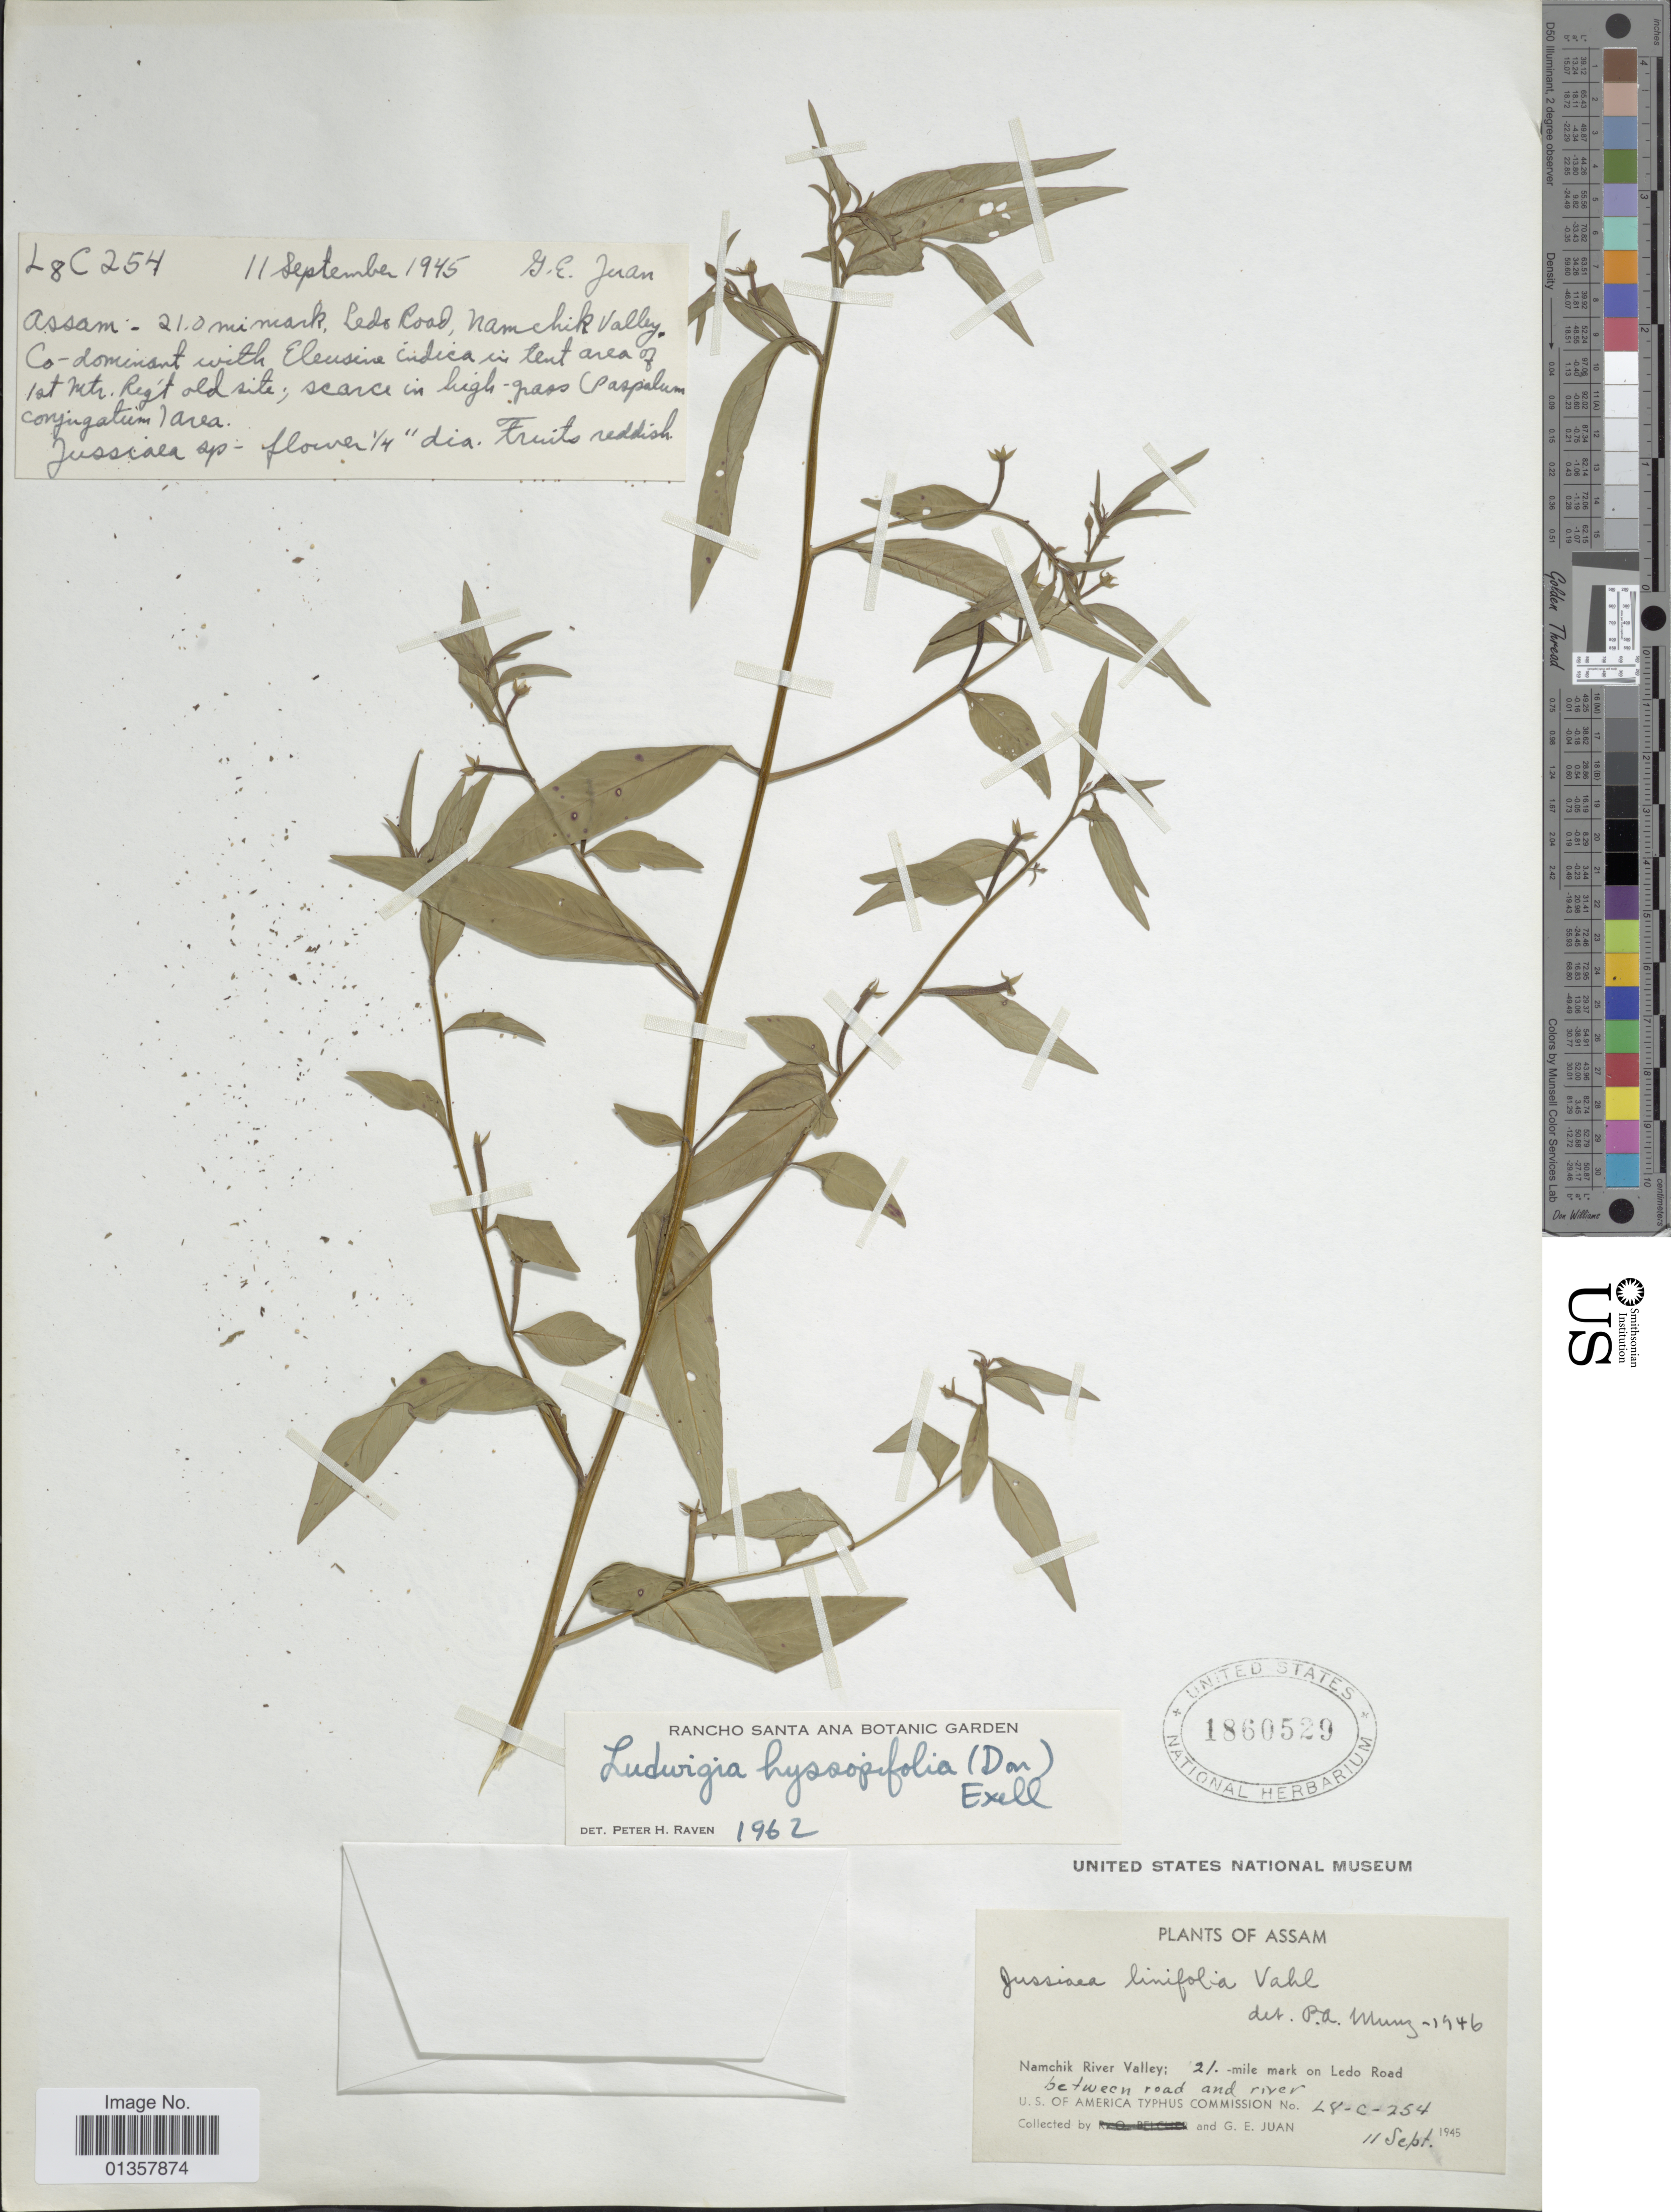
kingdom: Plantae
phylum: Tracheophyta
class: Magnoliopsida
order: Myrtales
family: Onagraceae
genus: Ludwigia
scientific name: Ludwigia hyssopifolia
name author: (G. Don) Exell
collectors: G. Juan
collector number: L8-C-254?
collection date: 1945-09-11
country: India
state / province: Assam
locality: Namchik River Valley: 21 mile mark on Ledo Road between road and river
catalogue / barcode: US 1860529